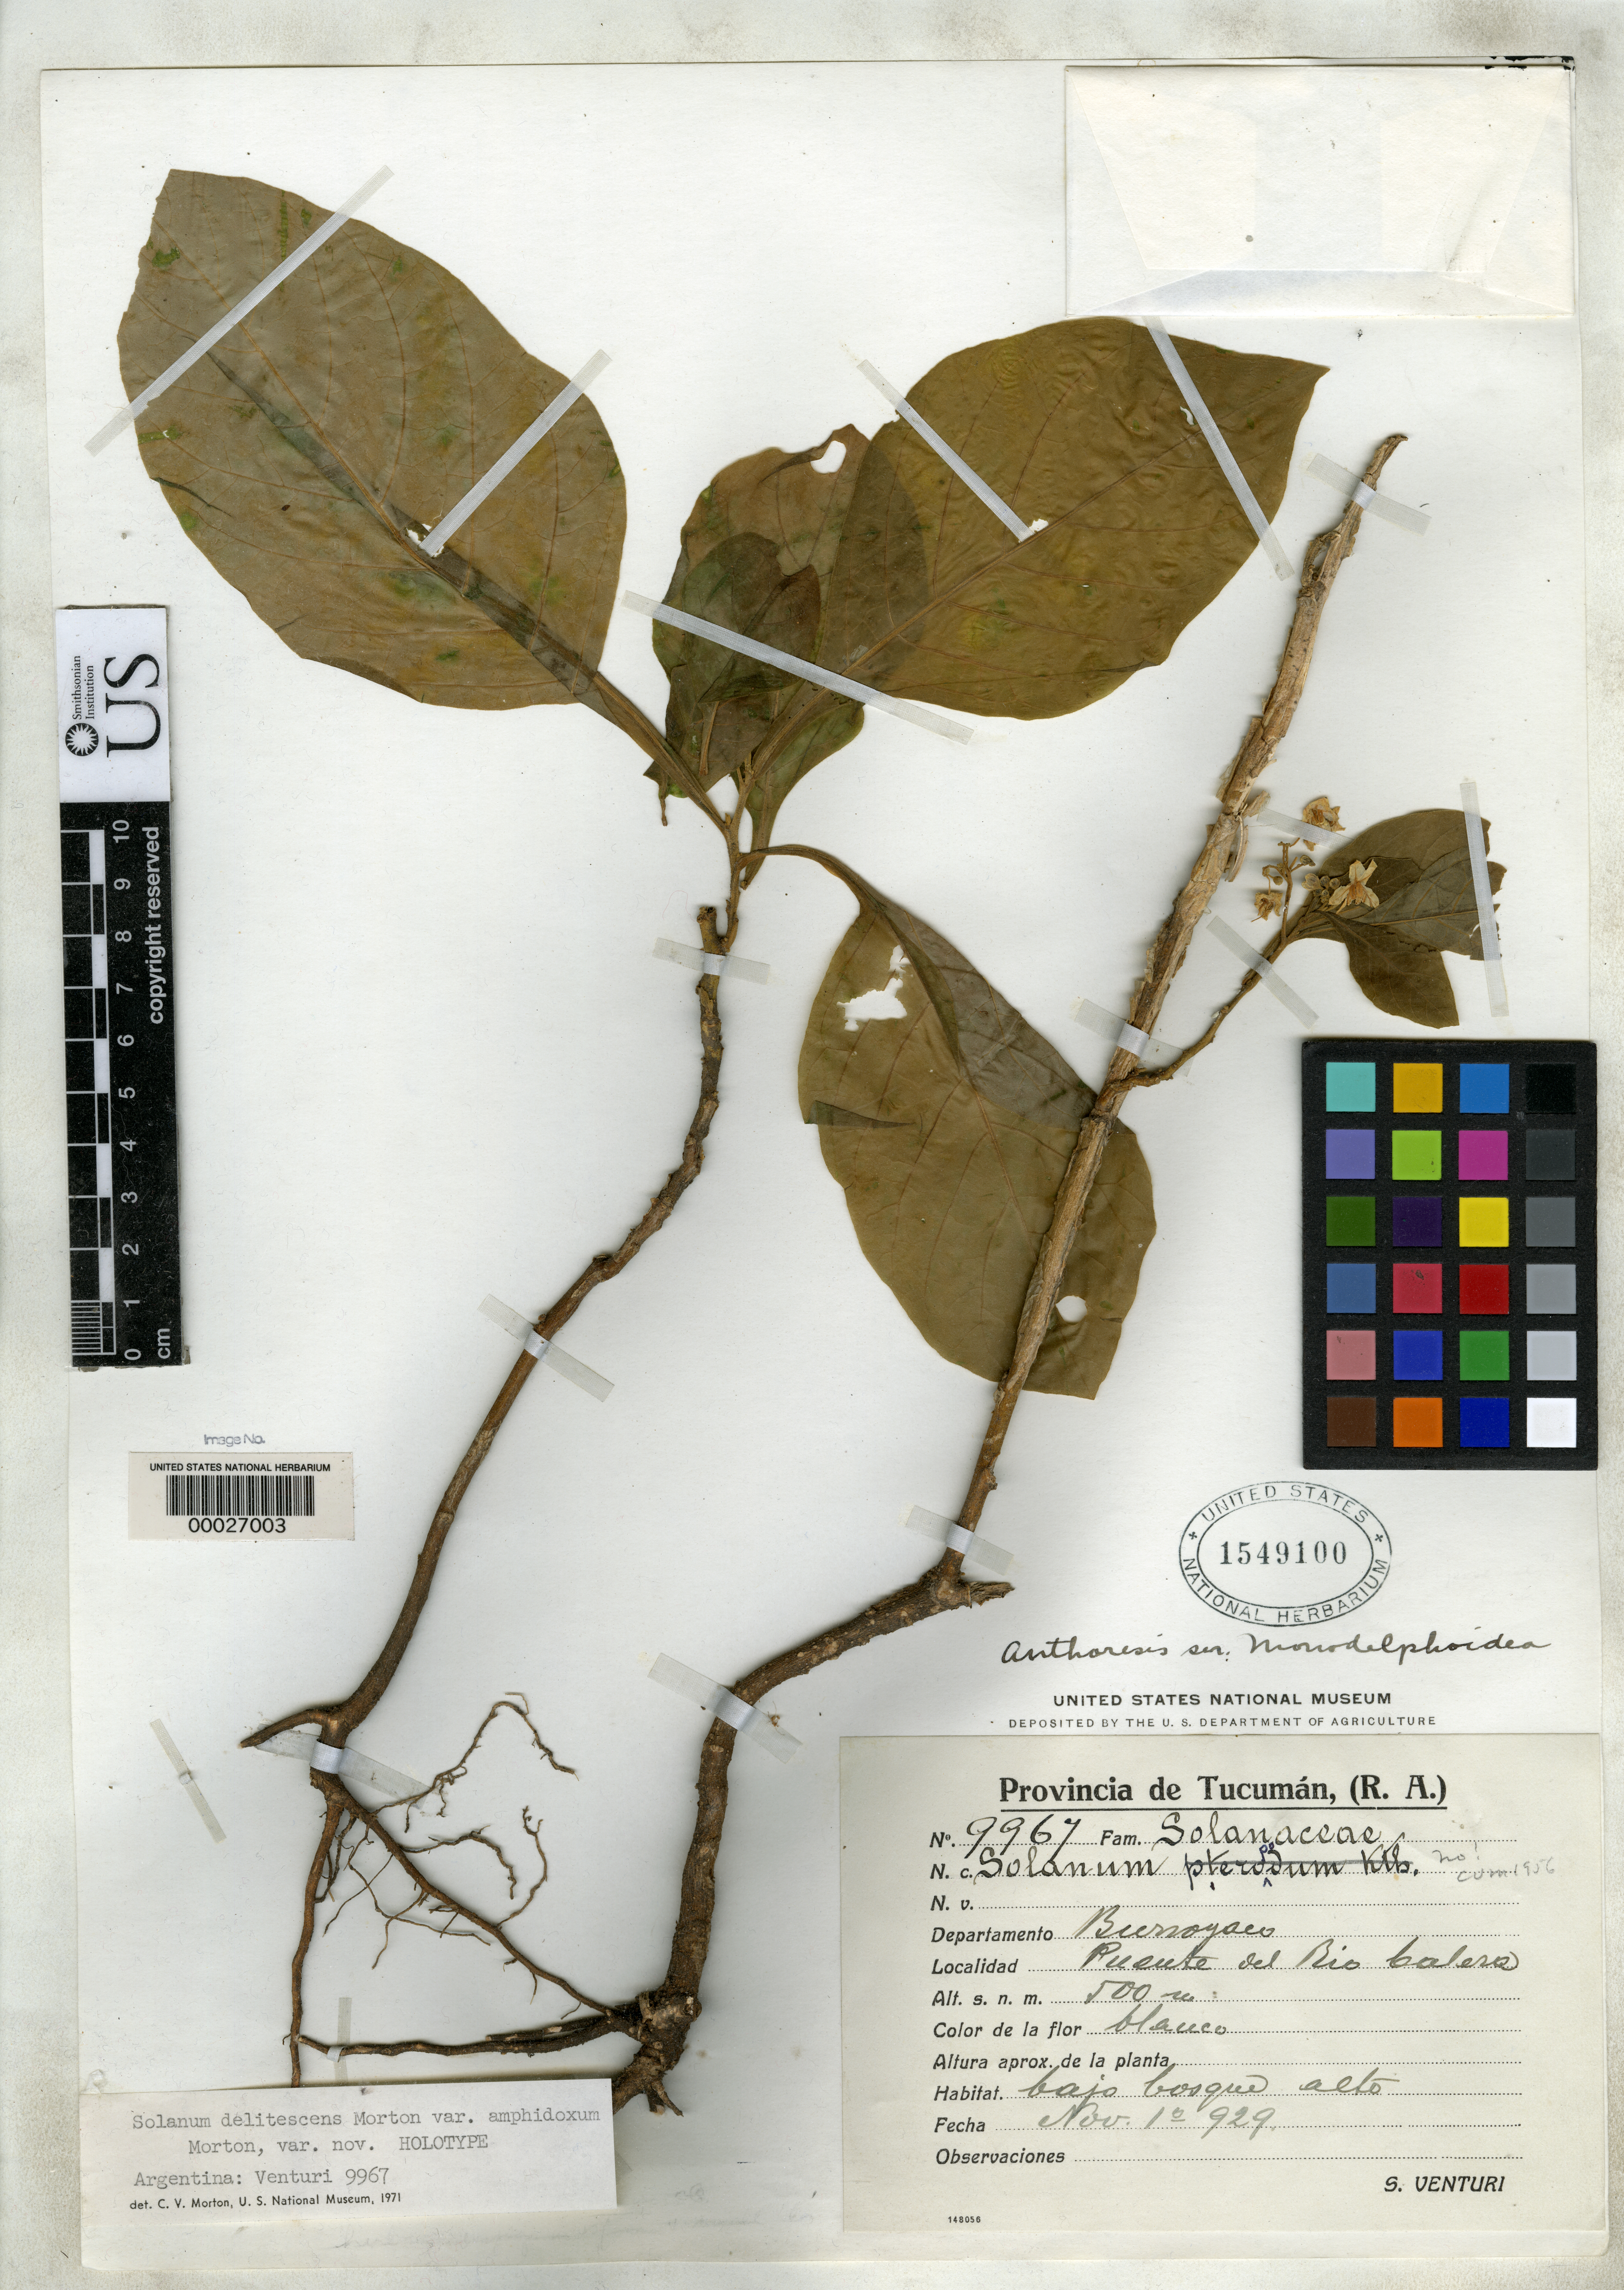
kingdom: Plantae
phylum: Tracheophyta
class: Magnoliopsida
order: Solanales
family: Solanaceae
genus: Solanum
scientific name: Solanum delitescens var. amphidoxum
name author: C.V. Morton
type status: Holotype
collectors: S. Venturi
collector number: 9967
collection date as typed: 01 Nov 1939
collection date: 1939-11-01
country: Argentina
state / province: Tucumán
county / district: Burroyaco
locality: Puente del Rio Calero.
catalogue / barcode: US 1549100